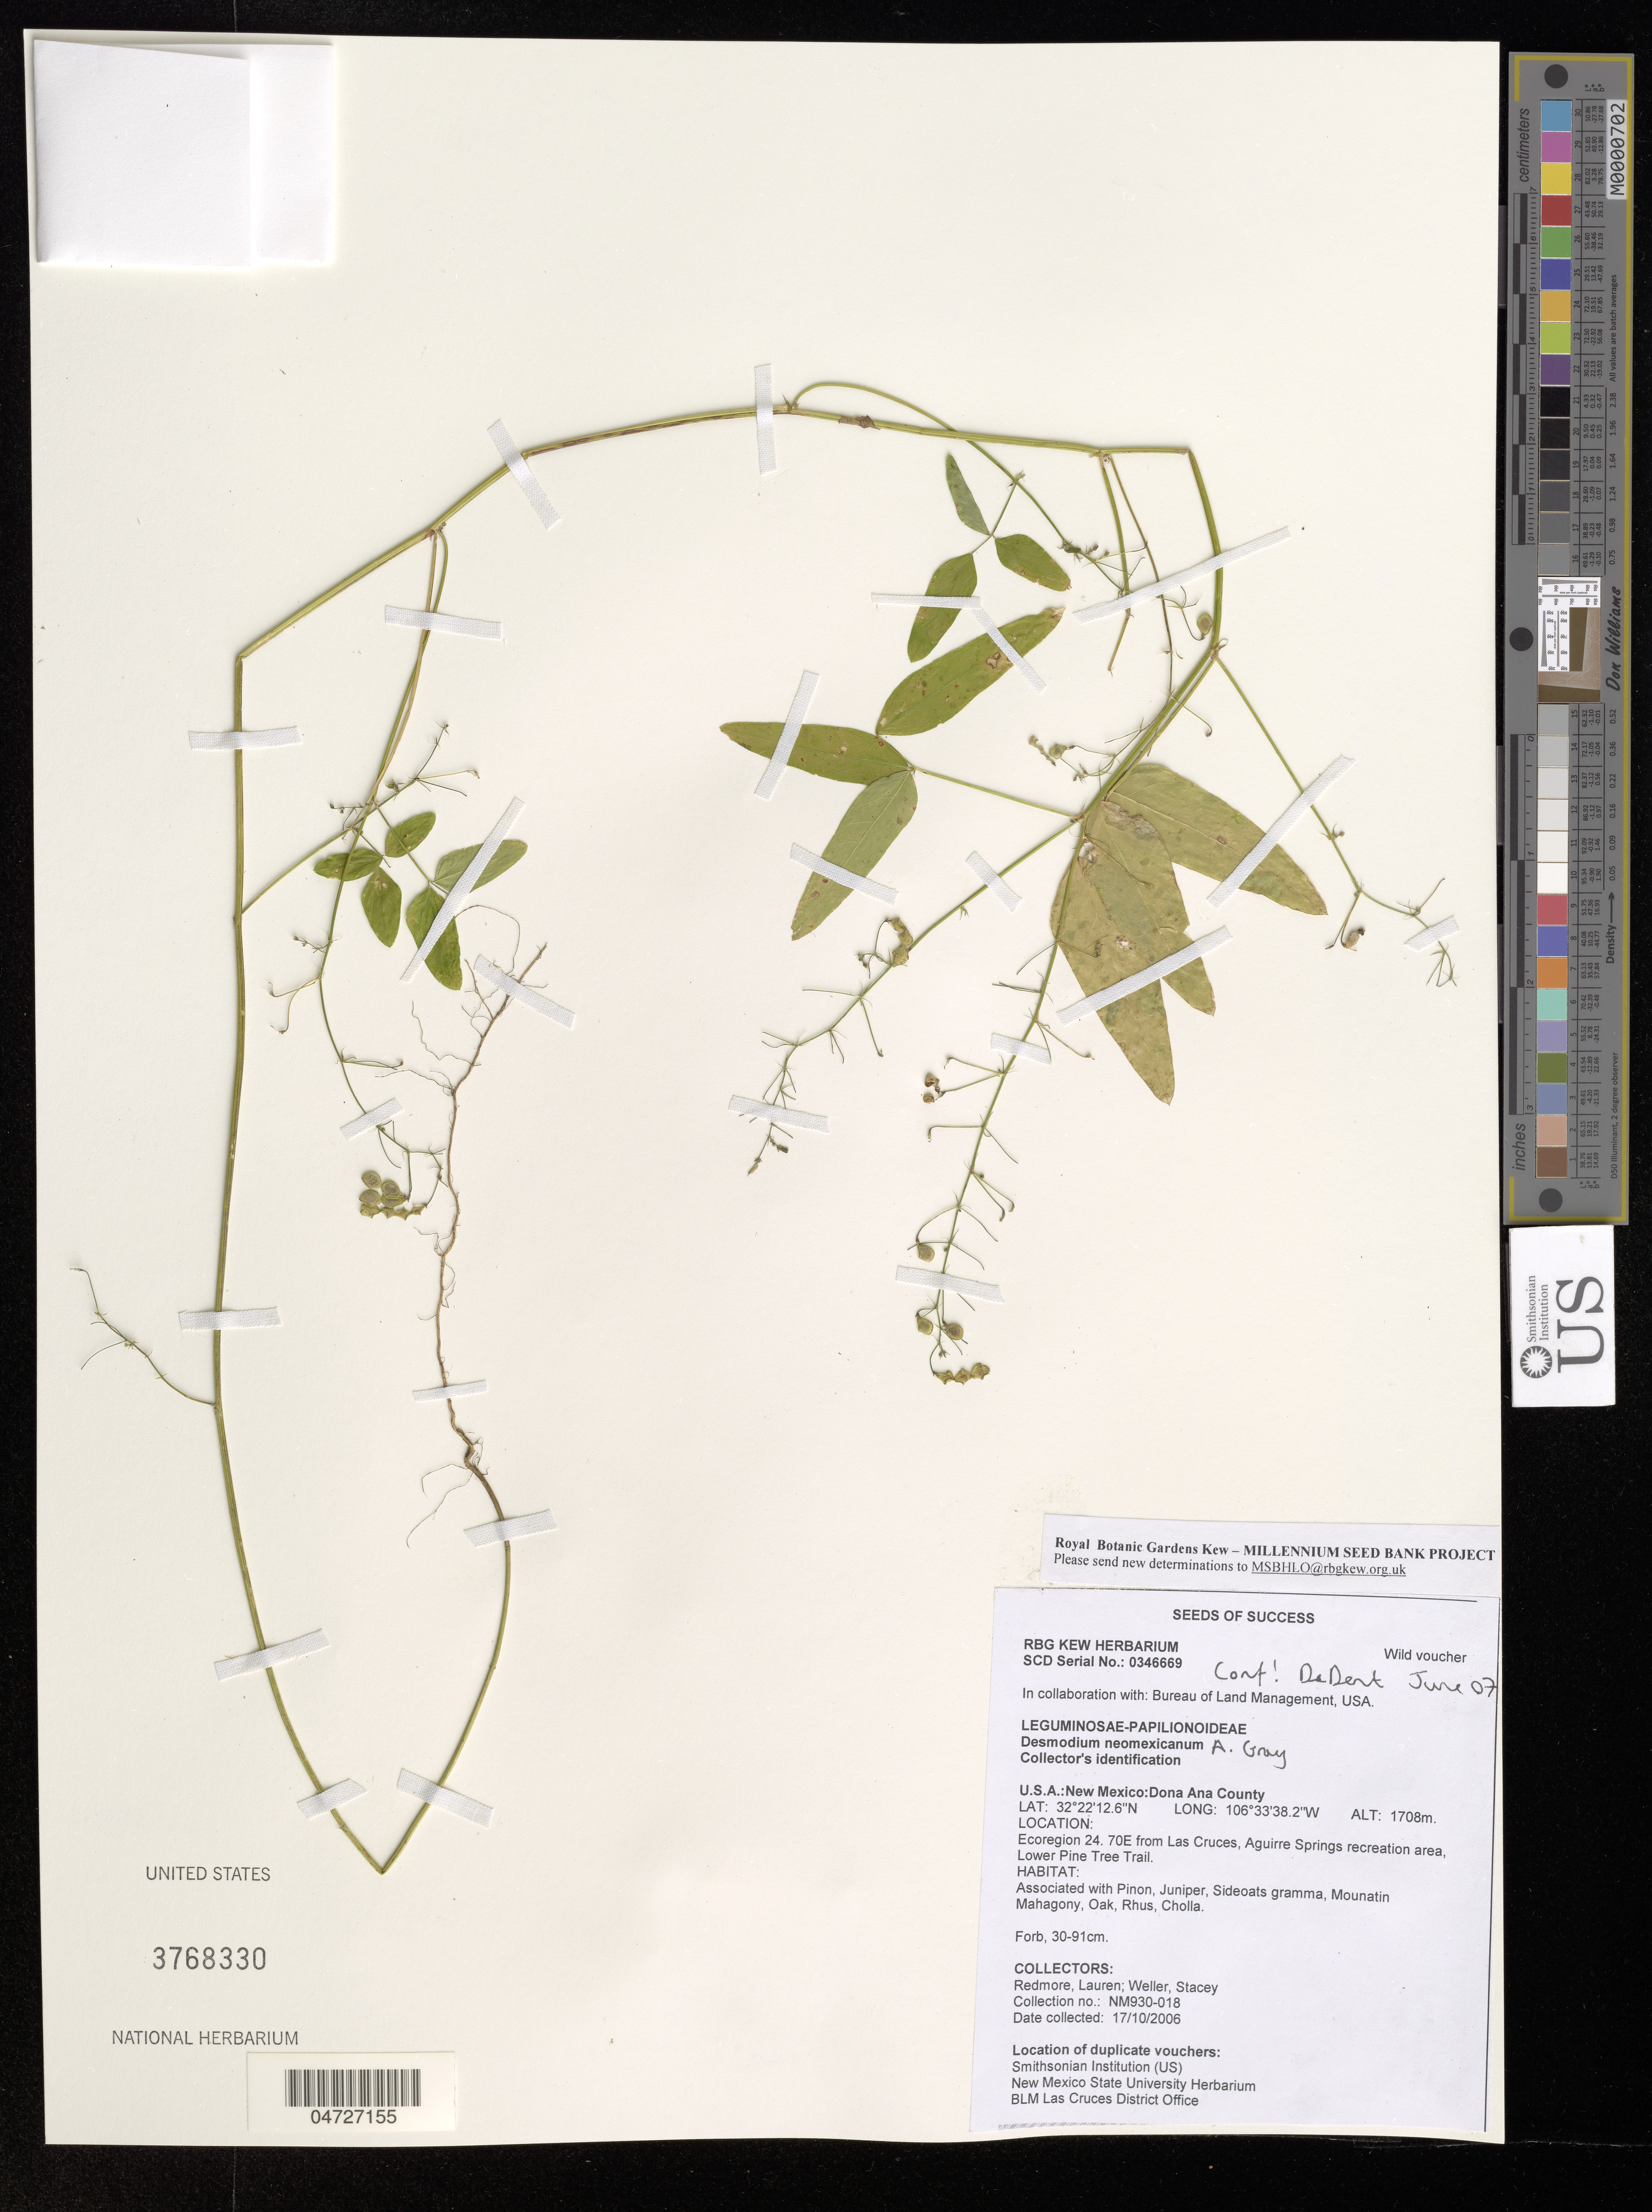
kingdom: Plantae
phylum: Tracheophyta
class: Magnoliopsida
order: Fabales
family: Fabaceae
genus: Desmodium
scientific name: Desmodium neomexicanum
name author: A. Gray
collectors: L. Redmore & S. Weller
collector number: NM930-018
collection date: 2006-10-17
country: United States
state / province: New Mexico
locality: Dona Ana County. Ecoregion 24. 70E from Las Cruces, Aguirre Springs recreation area, Lower Pine Tree Trail.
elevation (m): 1708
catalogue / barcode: US 3768330